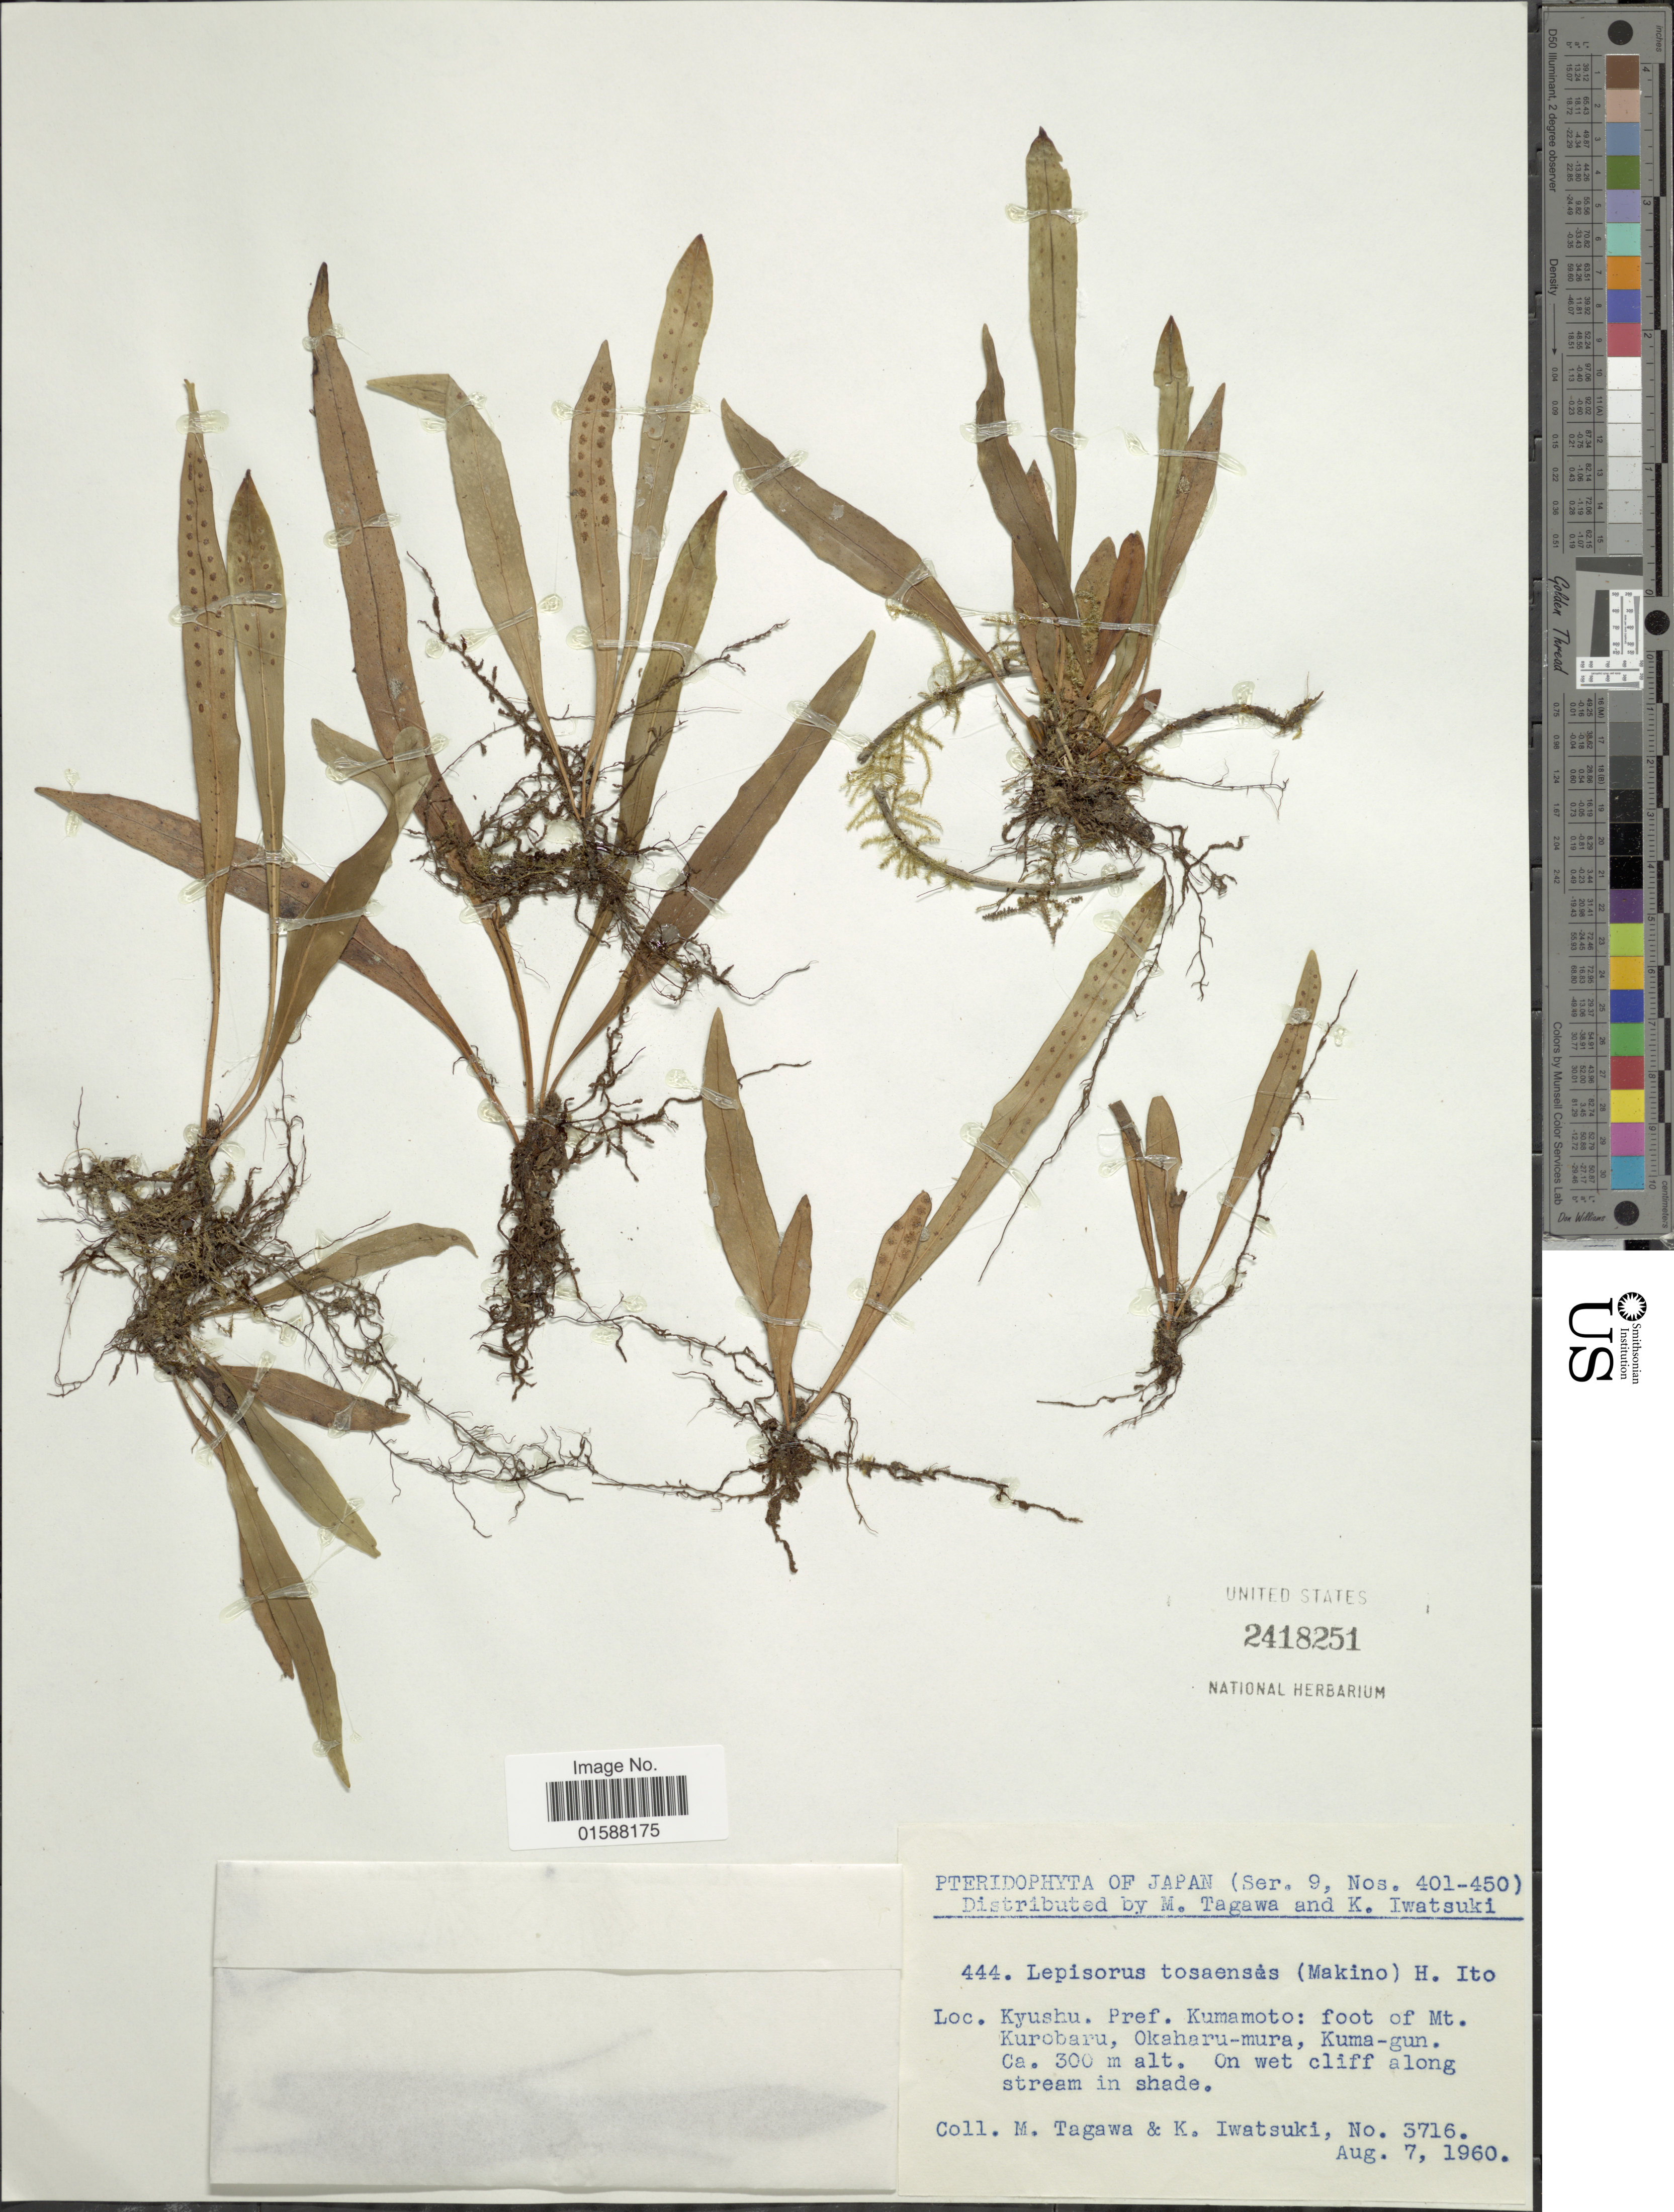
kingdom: Plantae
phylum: Tracheophyta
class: Polypodiopsida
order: Polypodiales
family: Polypodiaceae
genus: Lepisorus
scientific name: Lepisorus tosaensis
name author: (Makino) H. Itô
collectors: M. Tagawa & K. Iwatsuki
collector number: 3716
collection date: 1960-08-07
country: Japan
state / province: Kumamoto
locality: Kyushu. Foot of Mt. Kurobaru, Okaharu-mura, Kuma-gun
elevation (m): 300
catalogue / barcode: US 2418251